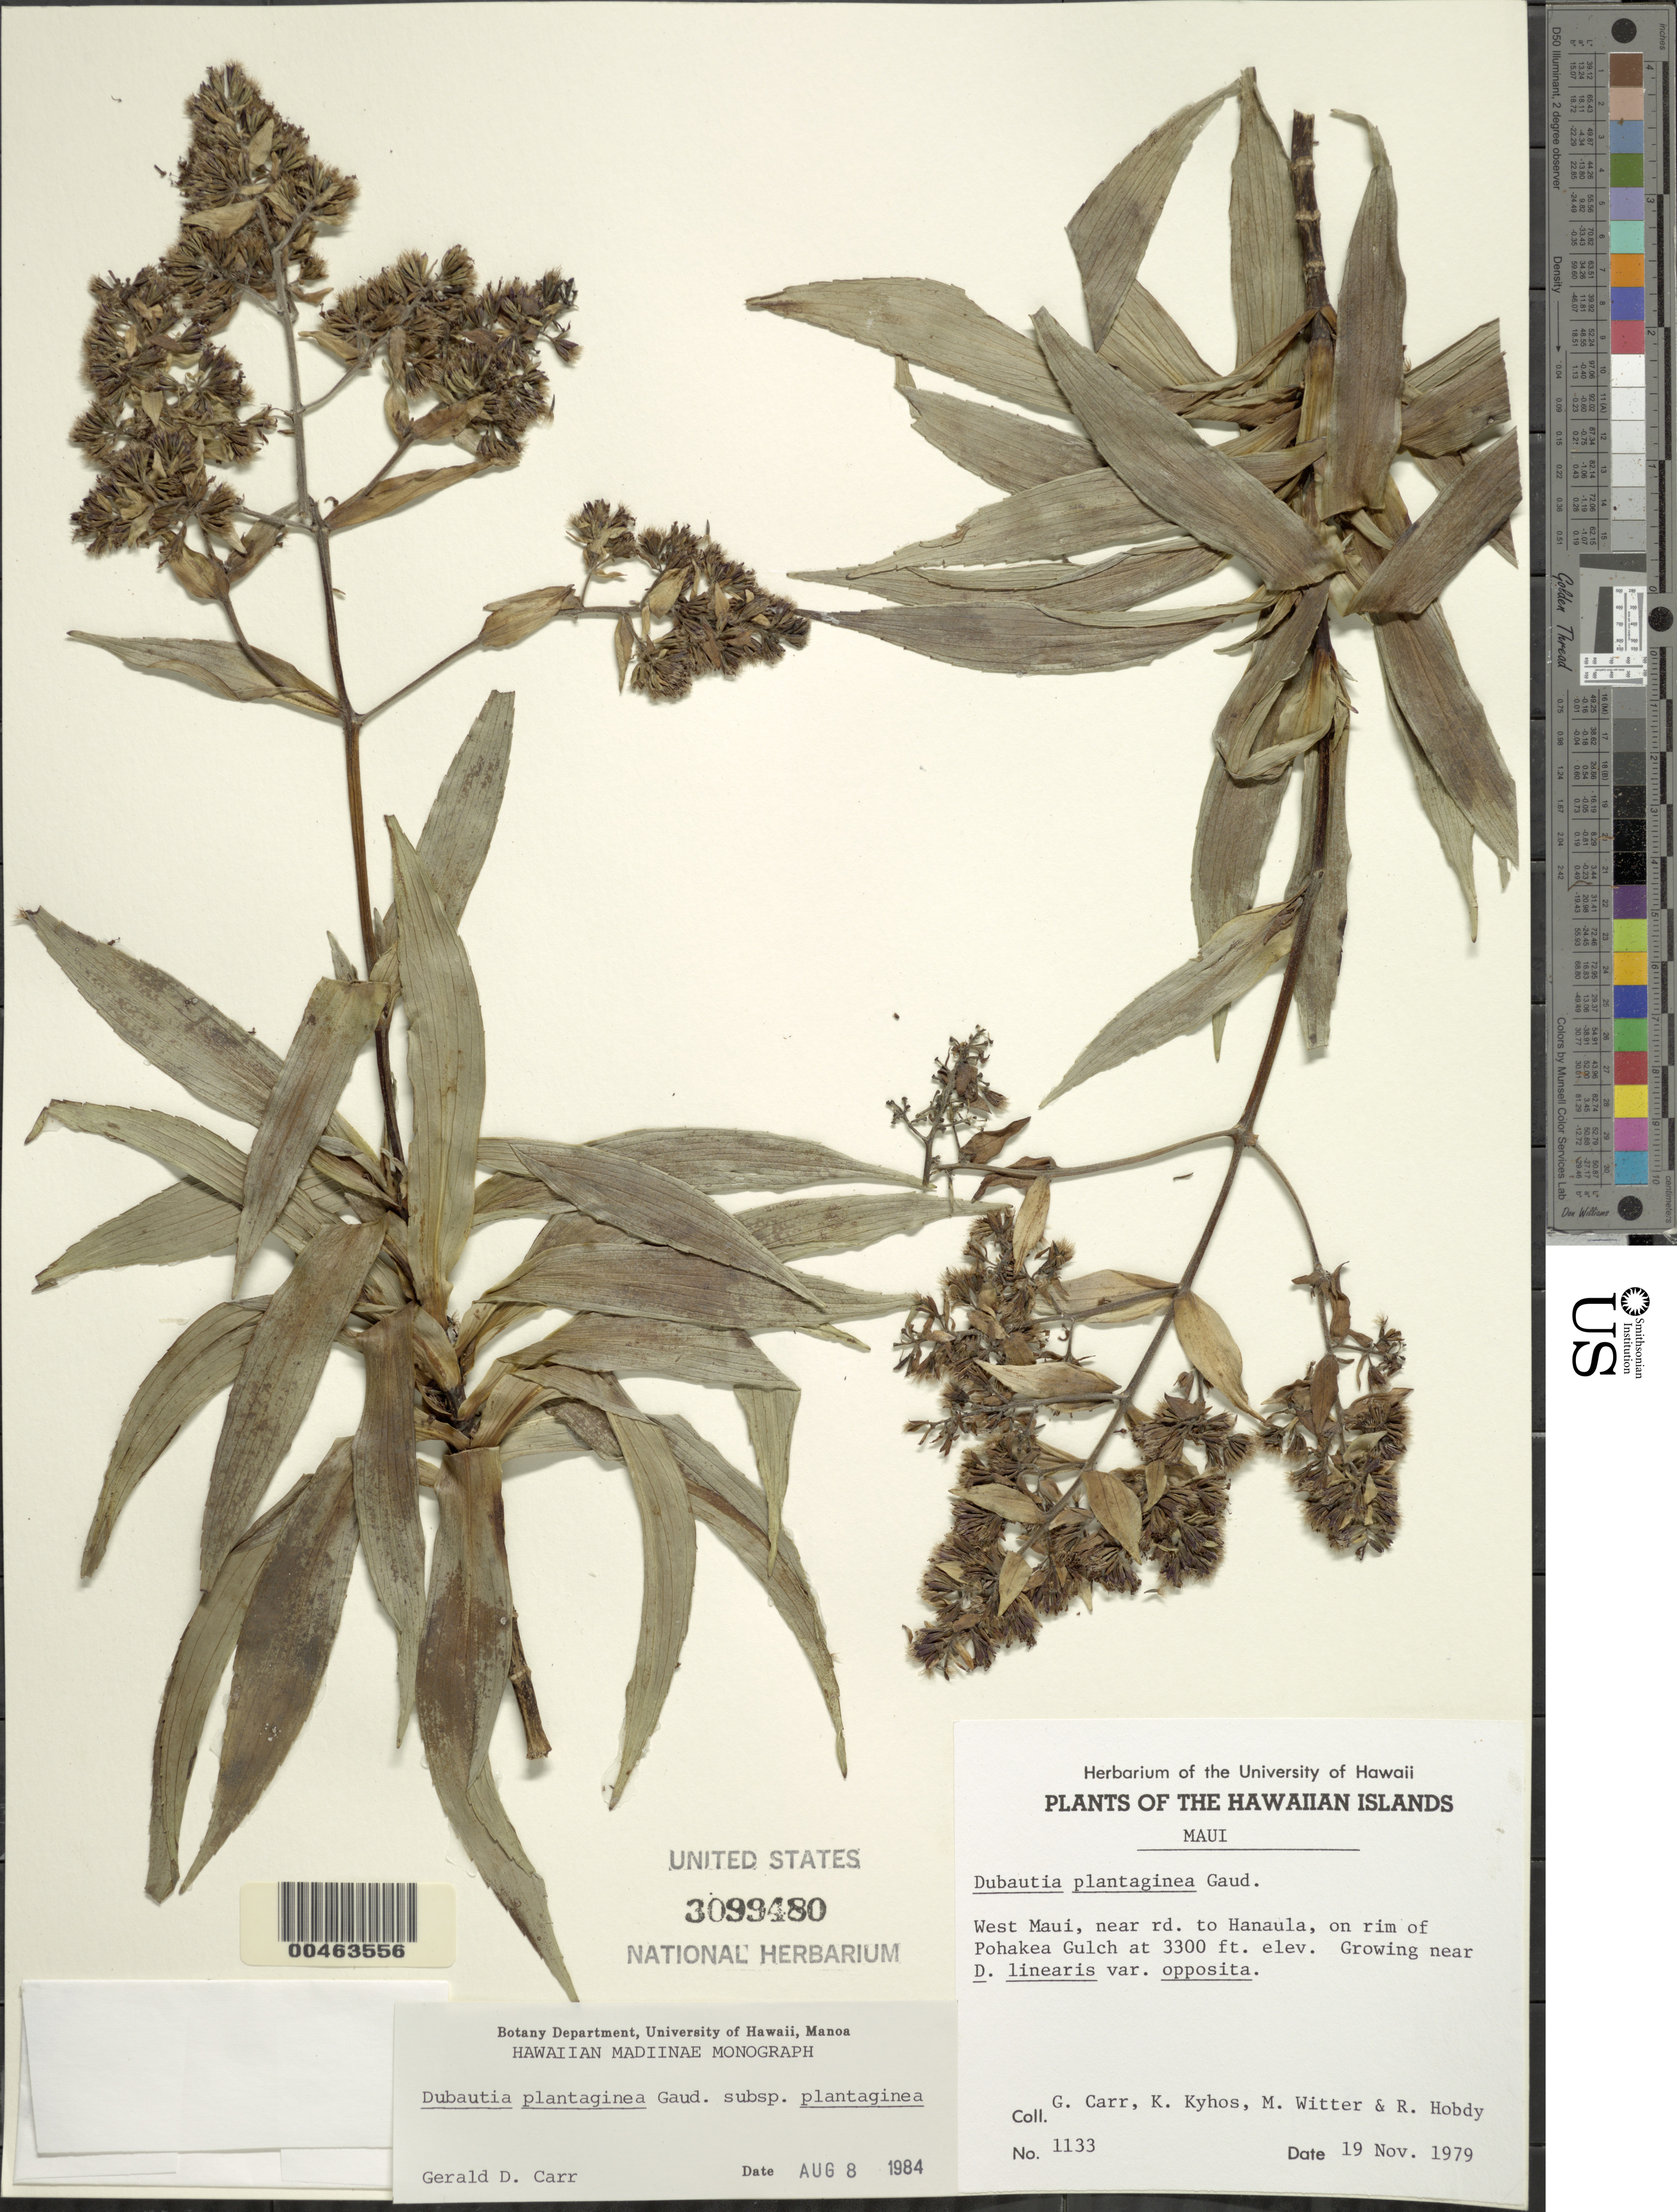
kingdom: Plantae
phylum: Tracheophyta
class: Magnoliopsida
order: Asterales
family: Asteraceae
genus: Dubautia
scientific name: Dubautia plantaginea subsp. plantaginea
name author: Gaudich.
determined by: Carr, G. D.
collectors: G. D. Carr, K. Kyhos, M. Witter & R. Hobdy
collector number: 1133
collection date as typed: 19 Nov 1979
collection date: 1979-11-19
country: United States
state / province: Hawaii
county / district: Maui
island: Maui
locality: West Maui, near rd. to Hanaula, on rim of Pohakea Gulch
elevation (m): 1006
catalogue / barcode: US 3099480